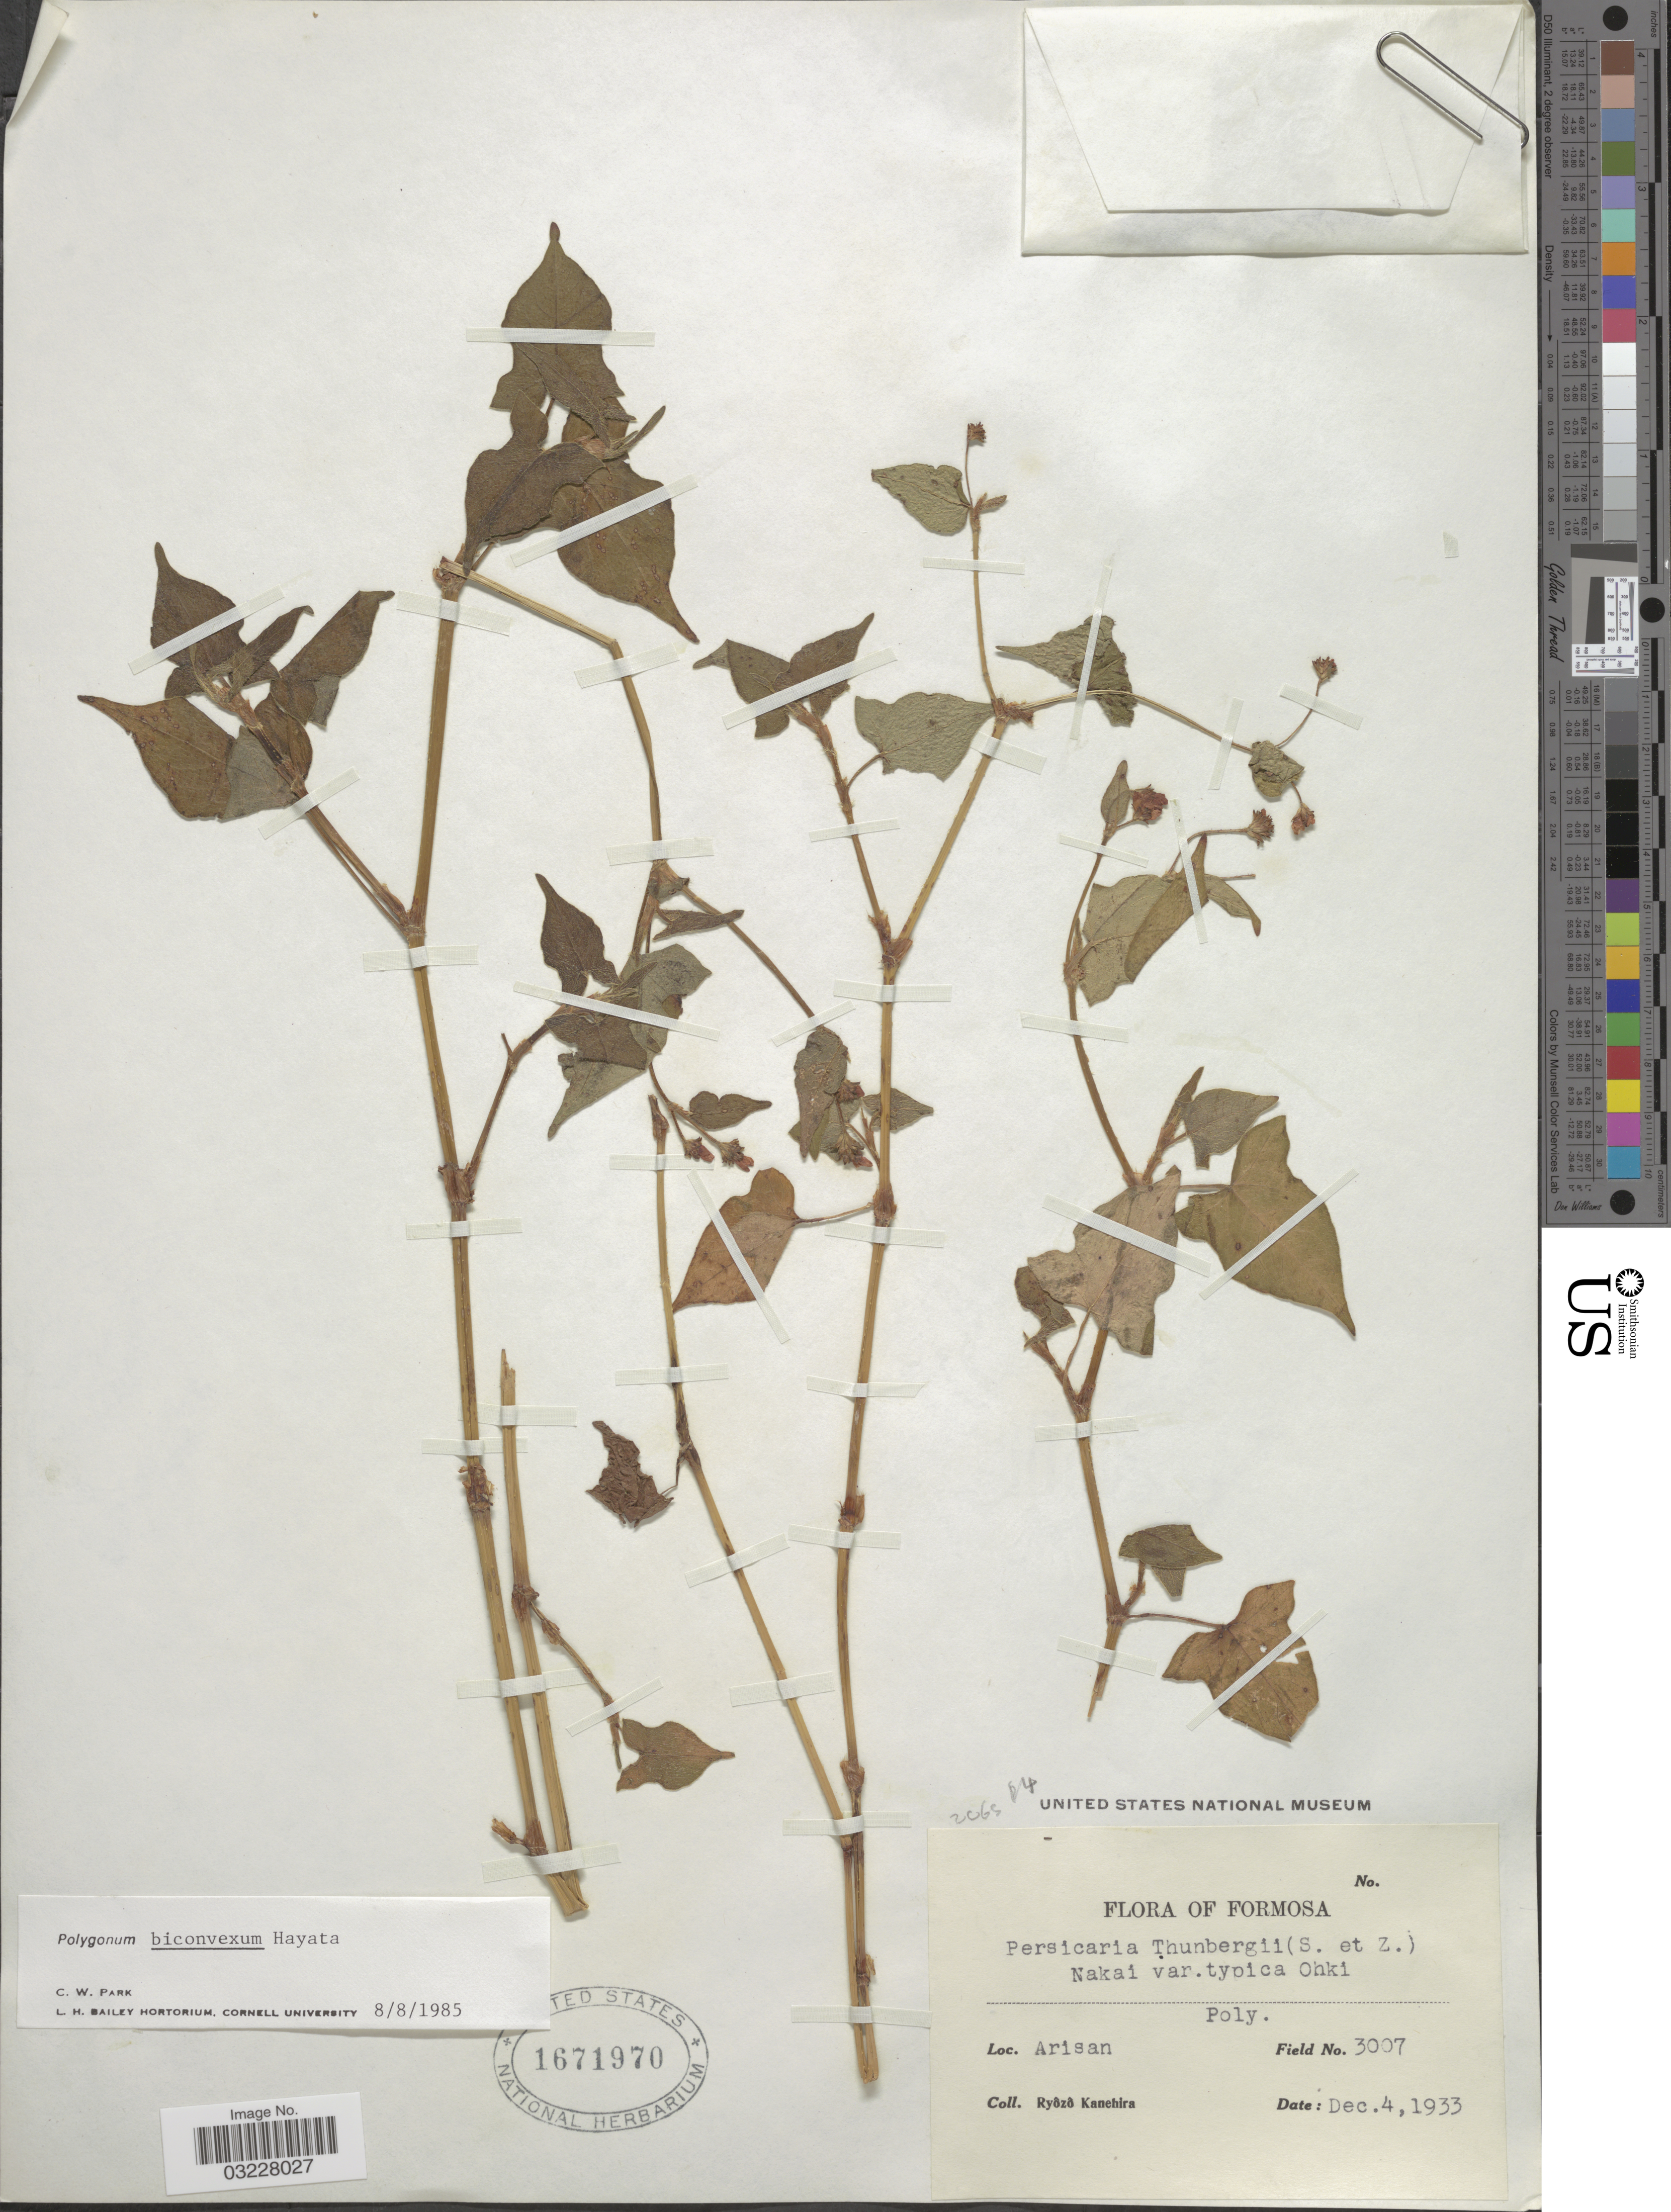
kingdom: Plantae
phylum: Tracheophyta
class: Magnoliopsida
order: Caryophyllales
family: Polygonaceae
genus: Persicaria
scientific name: Persicaria sp.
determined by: Atha, D. E.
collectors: R. Kanehira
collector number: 3007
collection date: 1933-12-04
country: Taiwan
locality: Formosa. Arisan.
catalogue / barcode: US 1671970